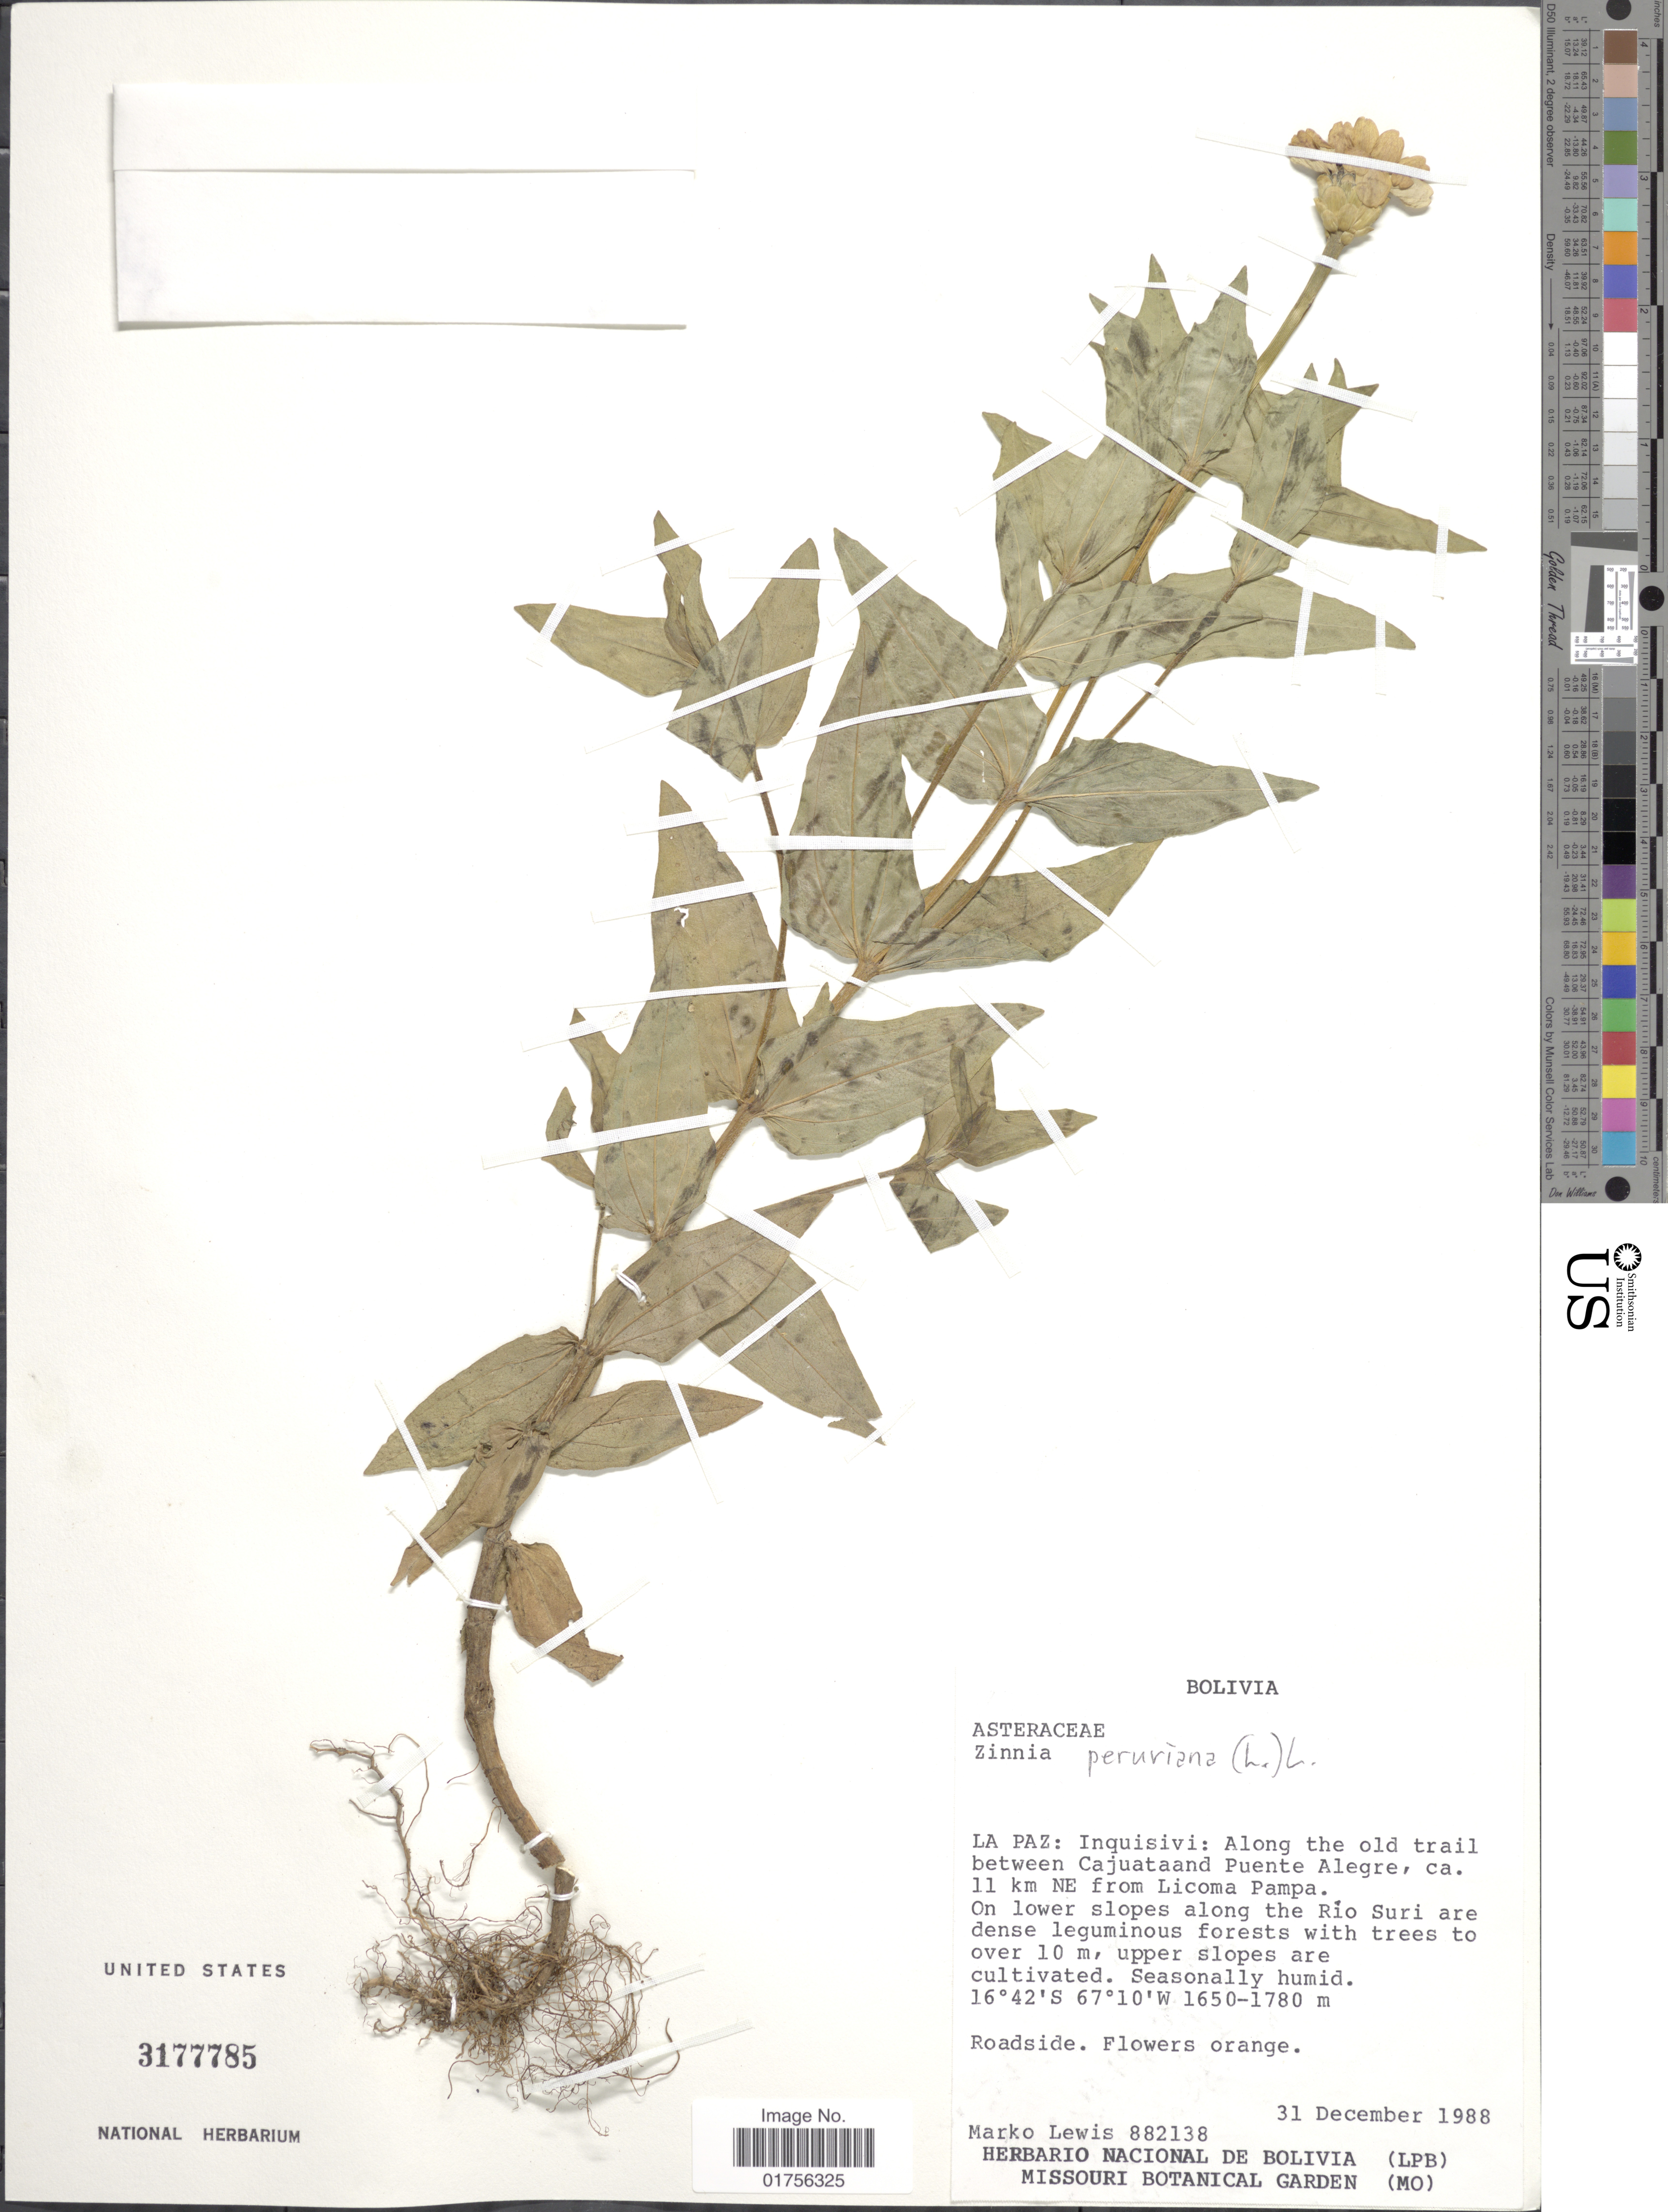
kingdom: Plantae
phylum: Tracheophyta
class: Magnoliopsida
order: Asterales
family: Asteraceae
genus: Zinnia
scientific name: Zinnia peruviana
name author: (L.) L.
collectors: M. A. Lewis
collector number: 882138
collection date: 1988-12-31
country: Bolivia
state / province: La Paz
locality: La Paz: Inquisivi: Along the old trail between Cajuataand Puente Alegre, 11 km NE from Licoma Pampa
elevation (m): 1650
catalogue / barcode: US 3177785